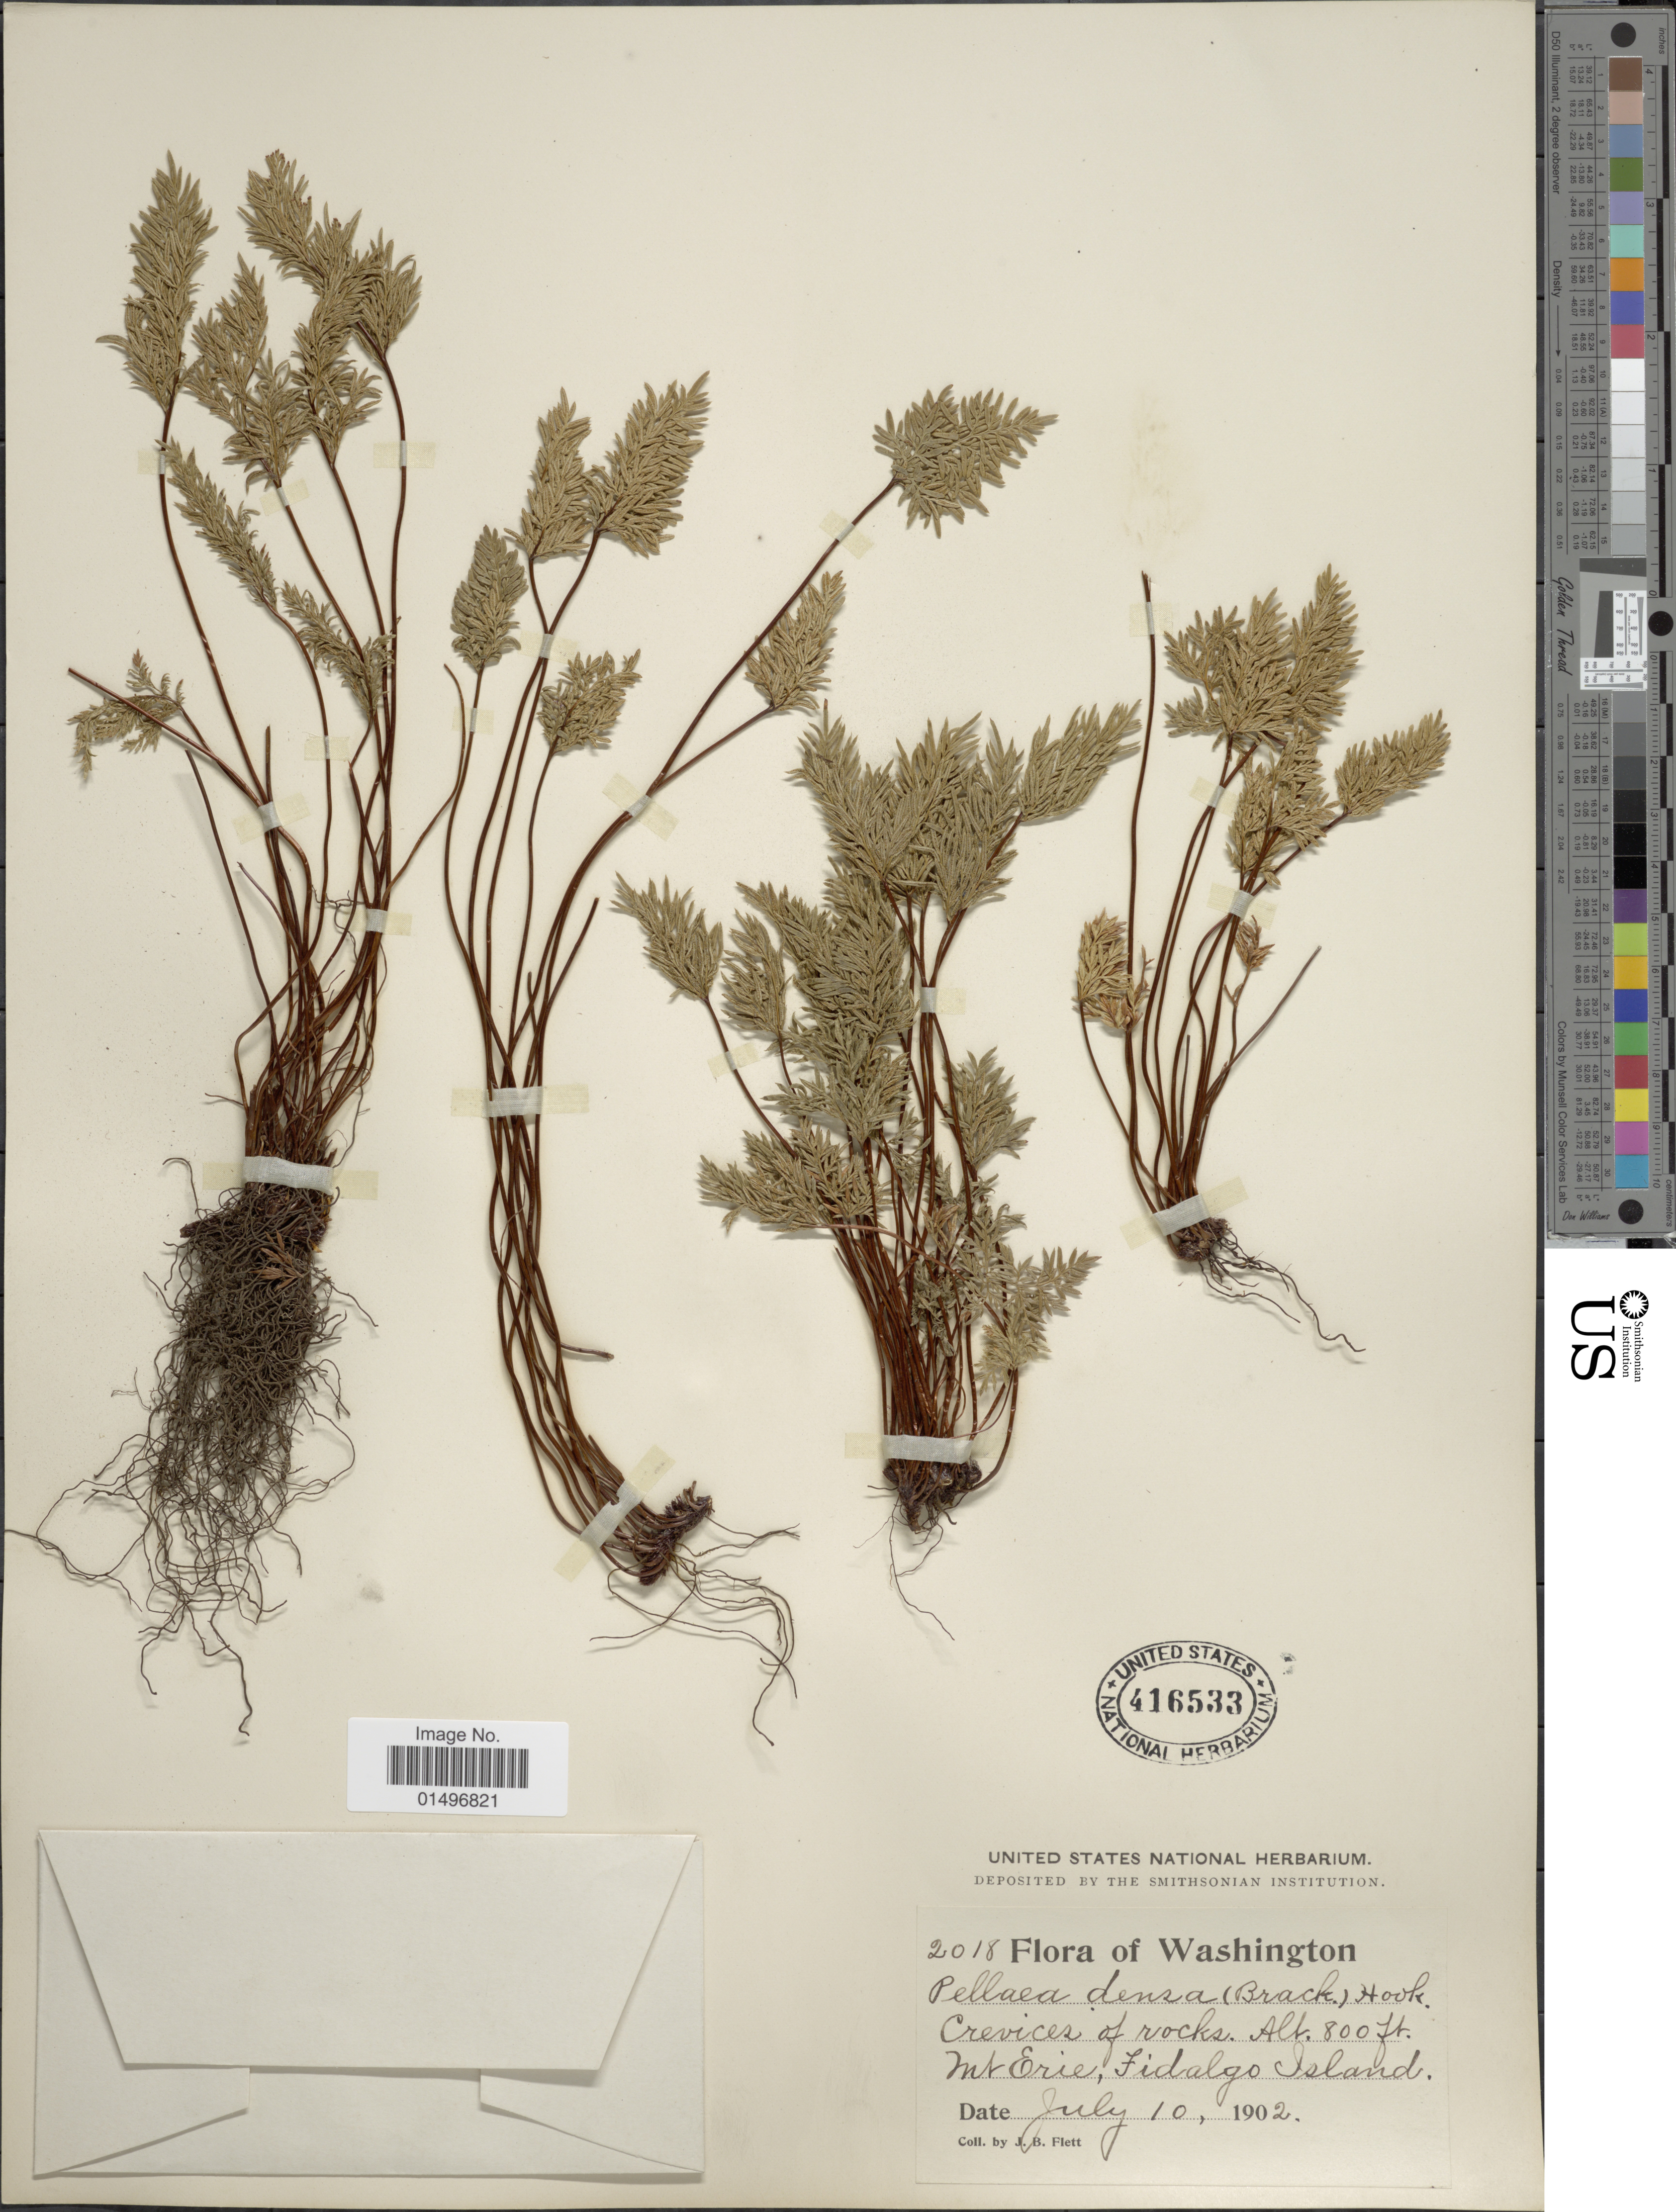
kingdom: Plantae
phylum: Tracheophyta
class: Polypodiopsida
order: Polypodiales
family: Pteridaceae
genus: Aspidotis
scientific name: Aspidotis densa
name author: (Brack.) Lellinger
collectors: J. Flett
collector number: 2018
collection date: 1902-07-10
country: United States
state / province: Washington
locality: Washington, Mt Erie, Fidalgo Island.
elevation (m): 244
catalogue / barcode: US 416533